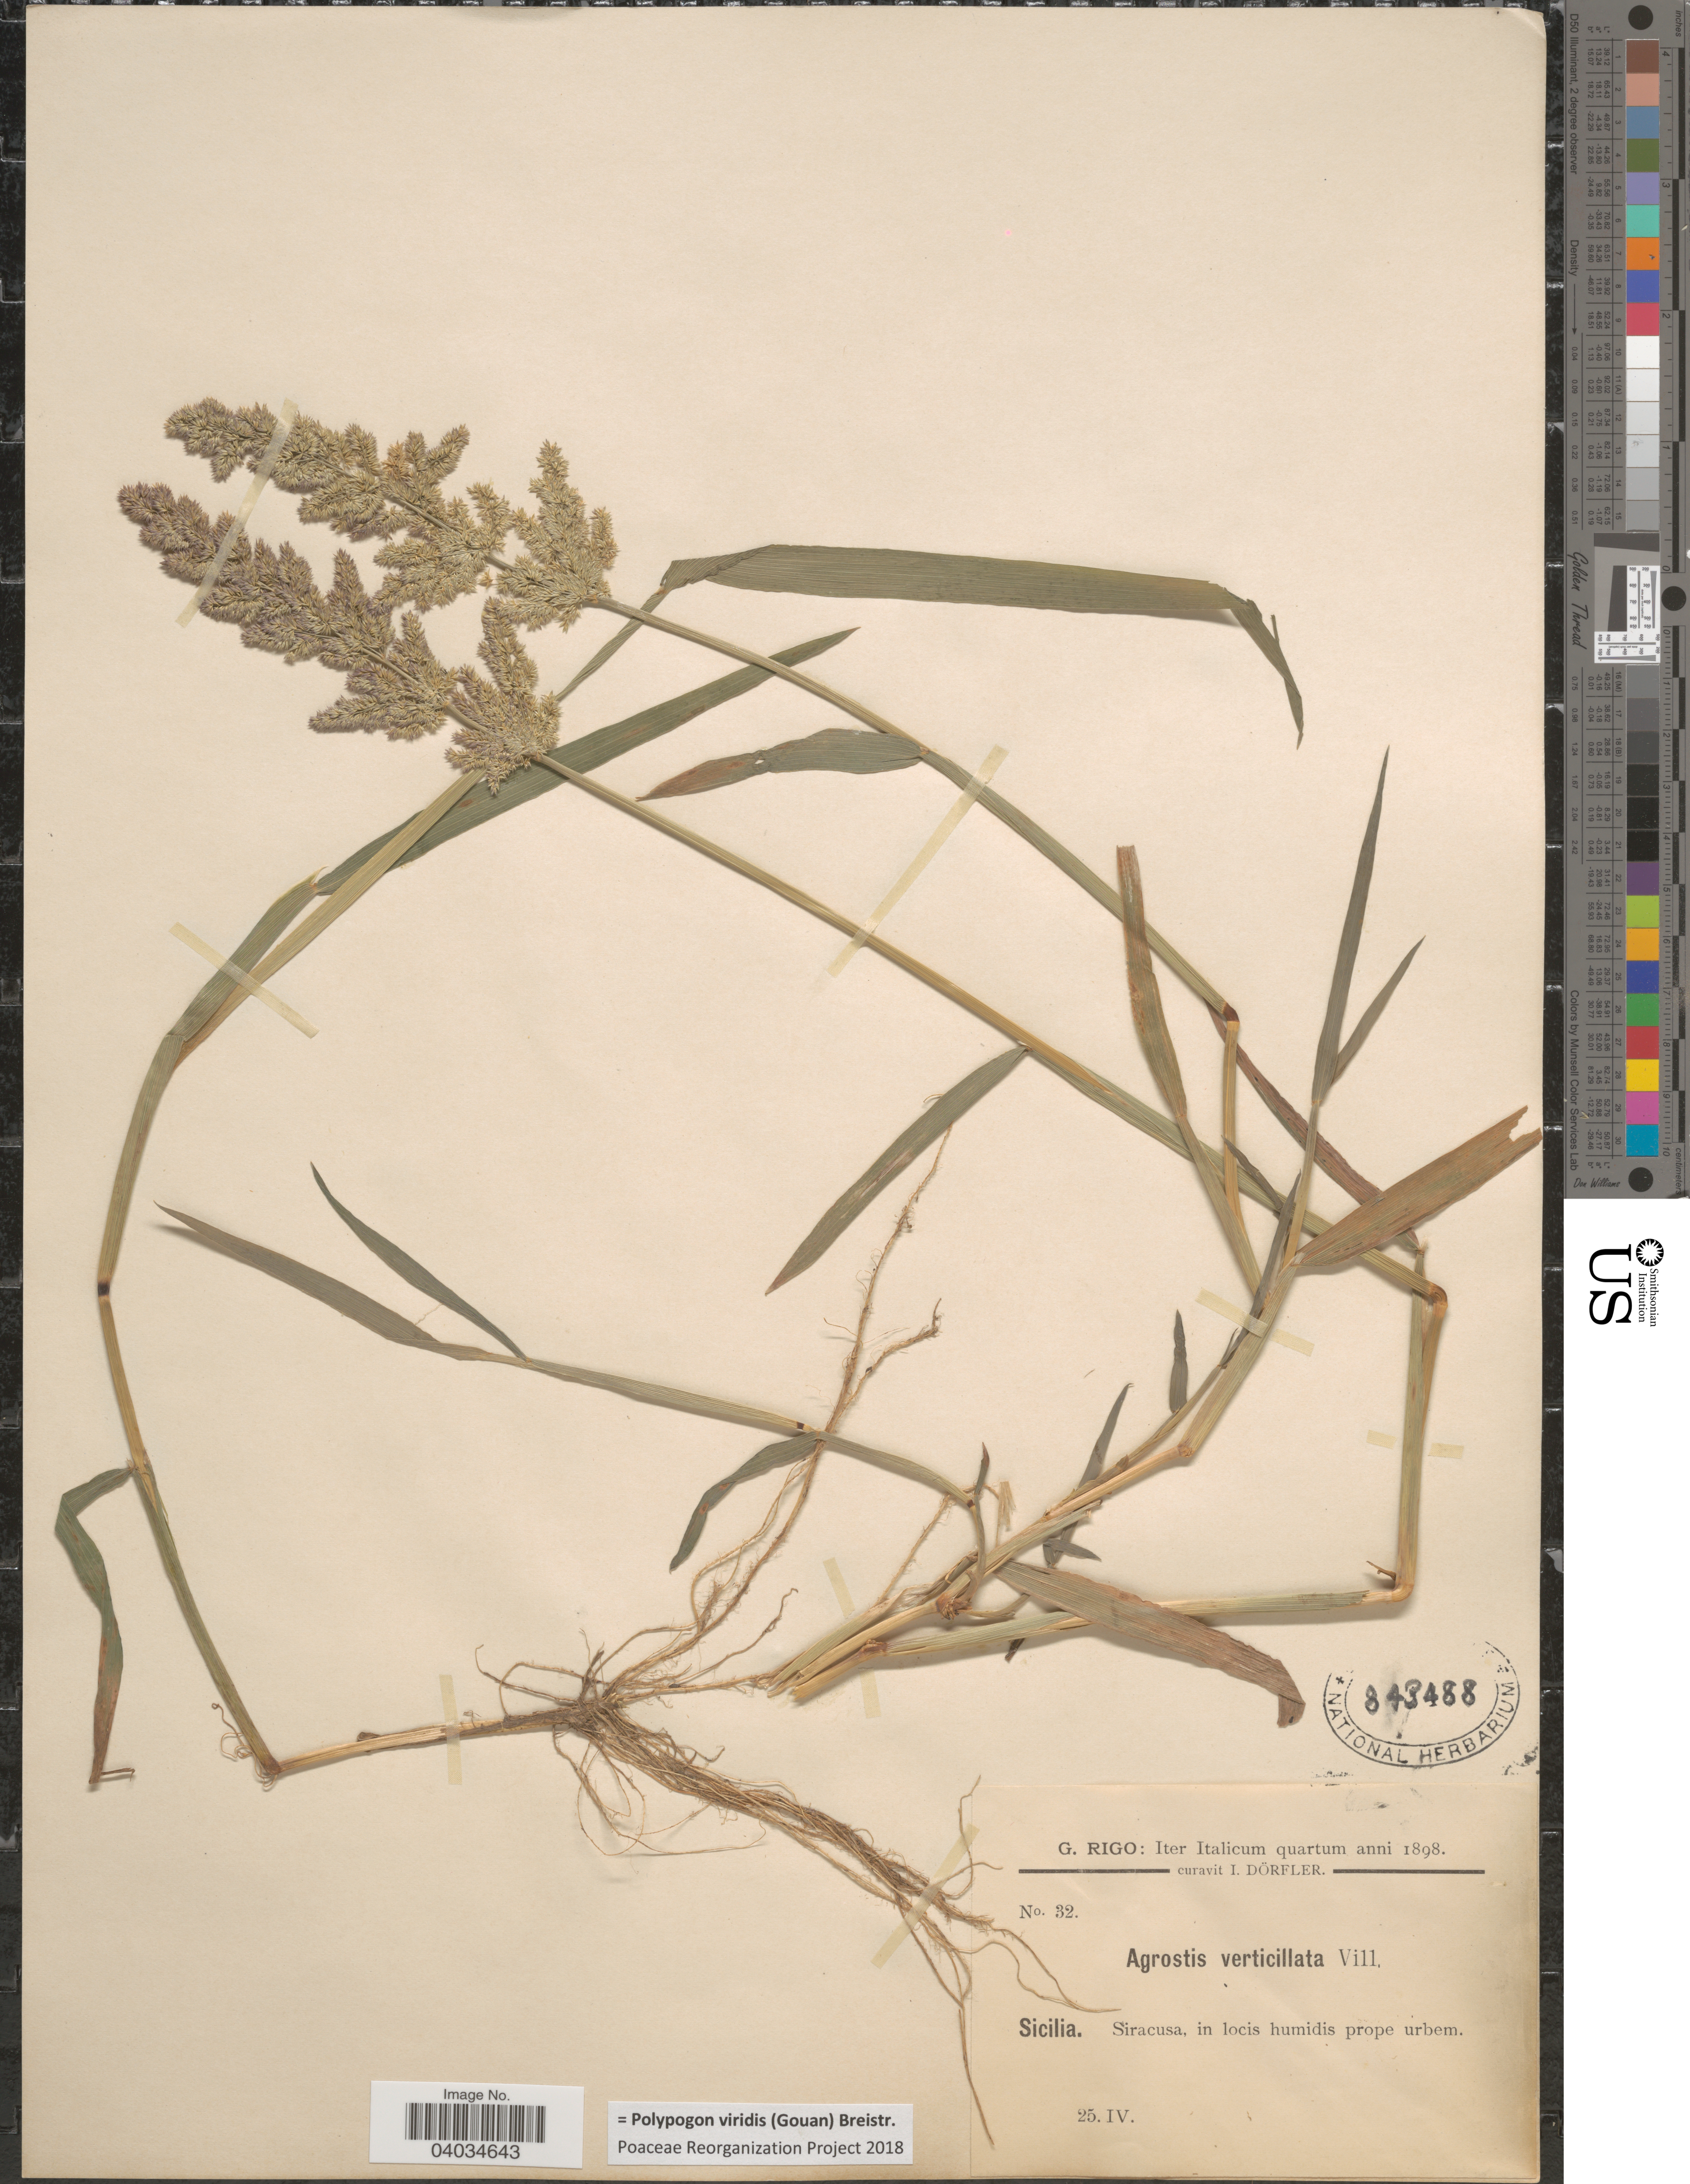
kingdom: Plantae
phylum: Tracheophyta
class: Liliopsida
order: Poales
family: Poaceae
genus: Polypogon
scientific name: Polypogon viridis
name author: (Gouan) Breistroffer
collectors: G. Rigo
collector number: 32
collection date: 1898-04-25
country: Italy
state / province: Siciliana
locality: Iter Italicum. Sicilia. Siracusa, in locis humidis prope urbem.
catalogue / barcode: US 843488